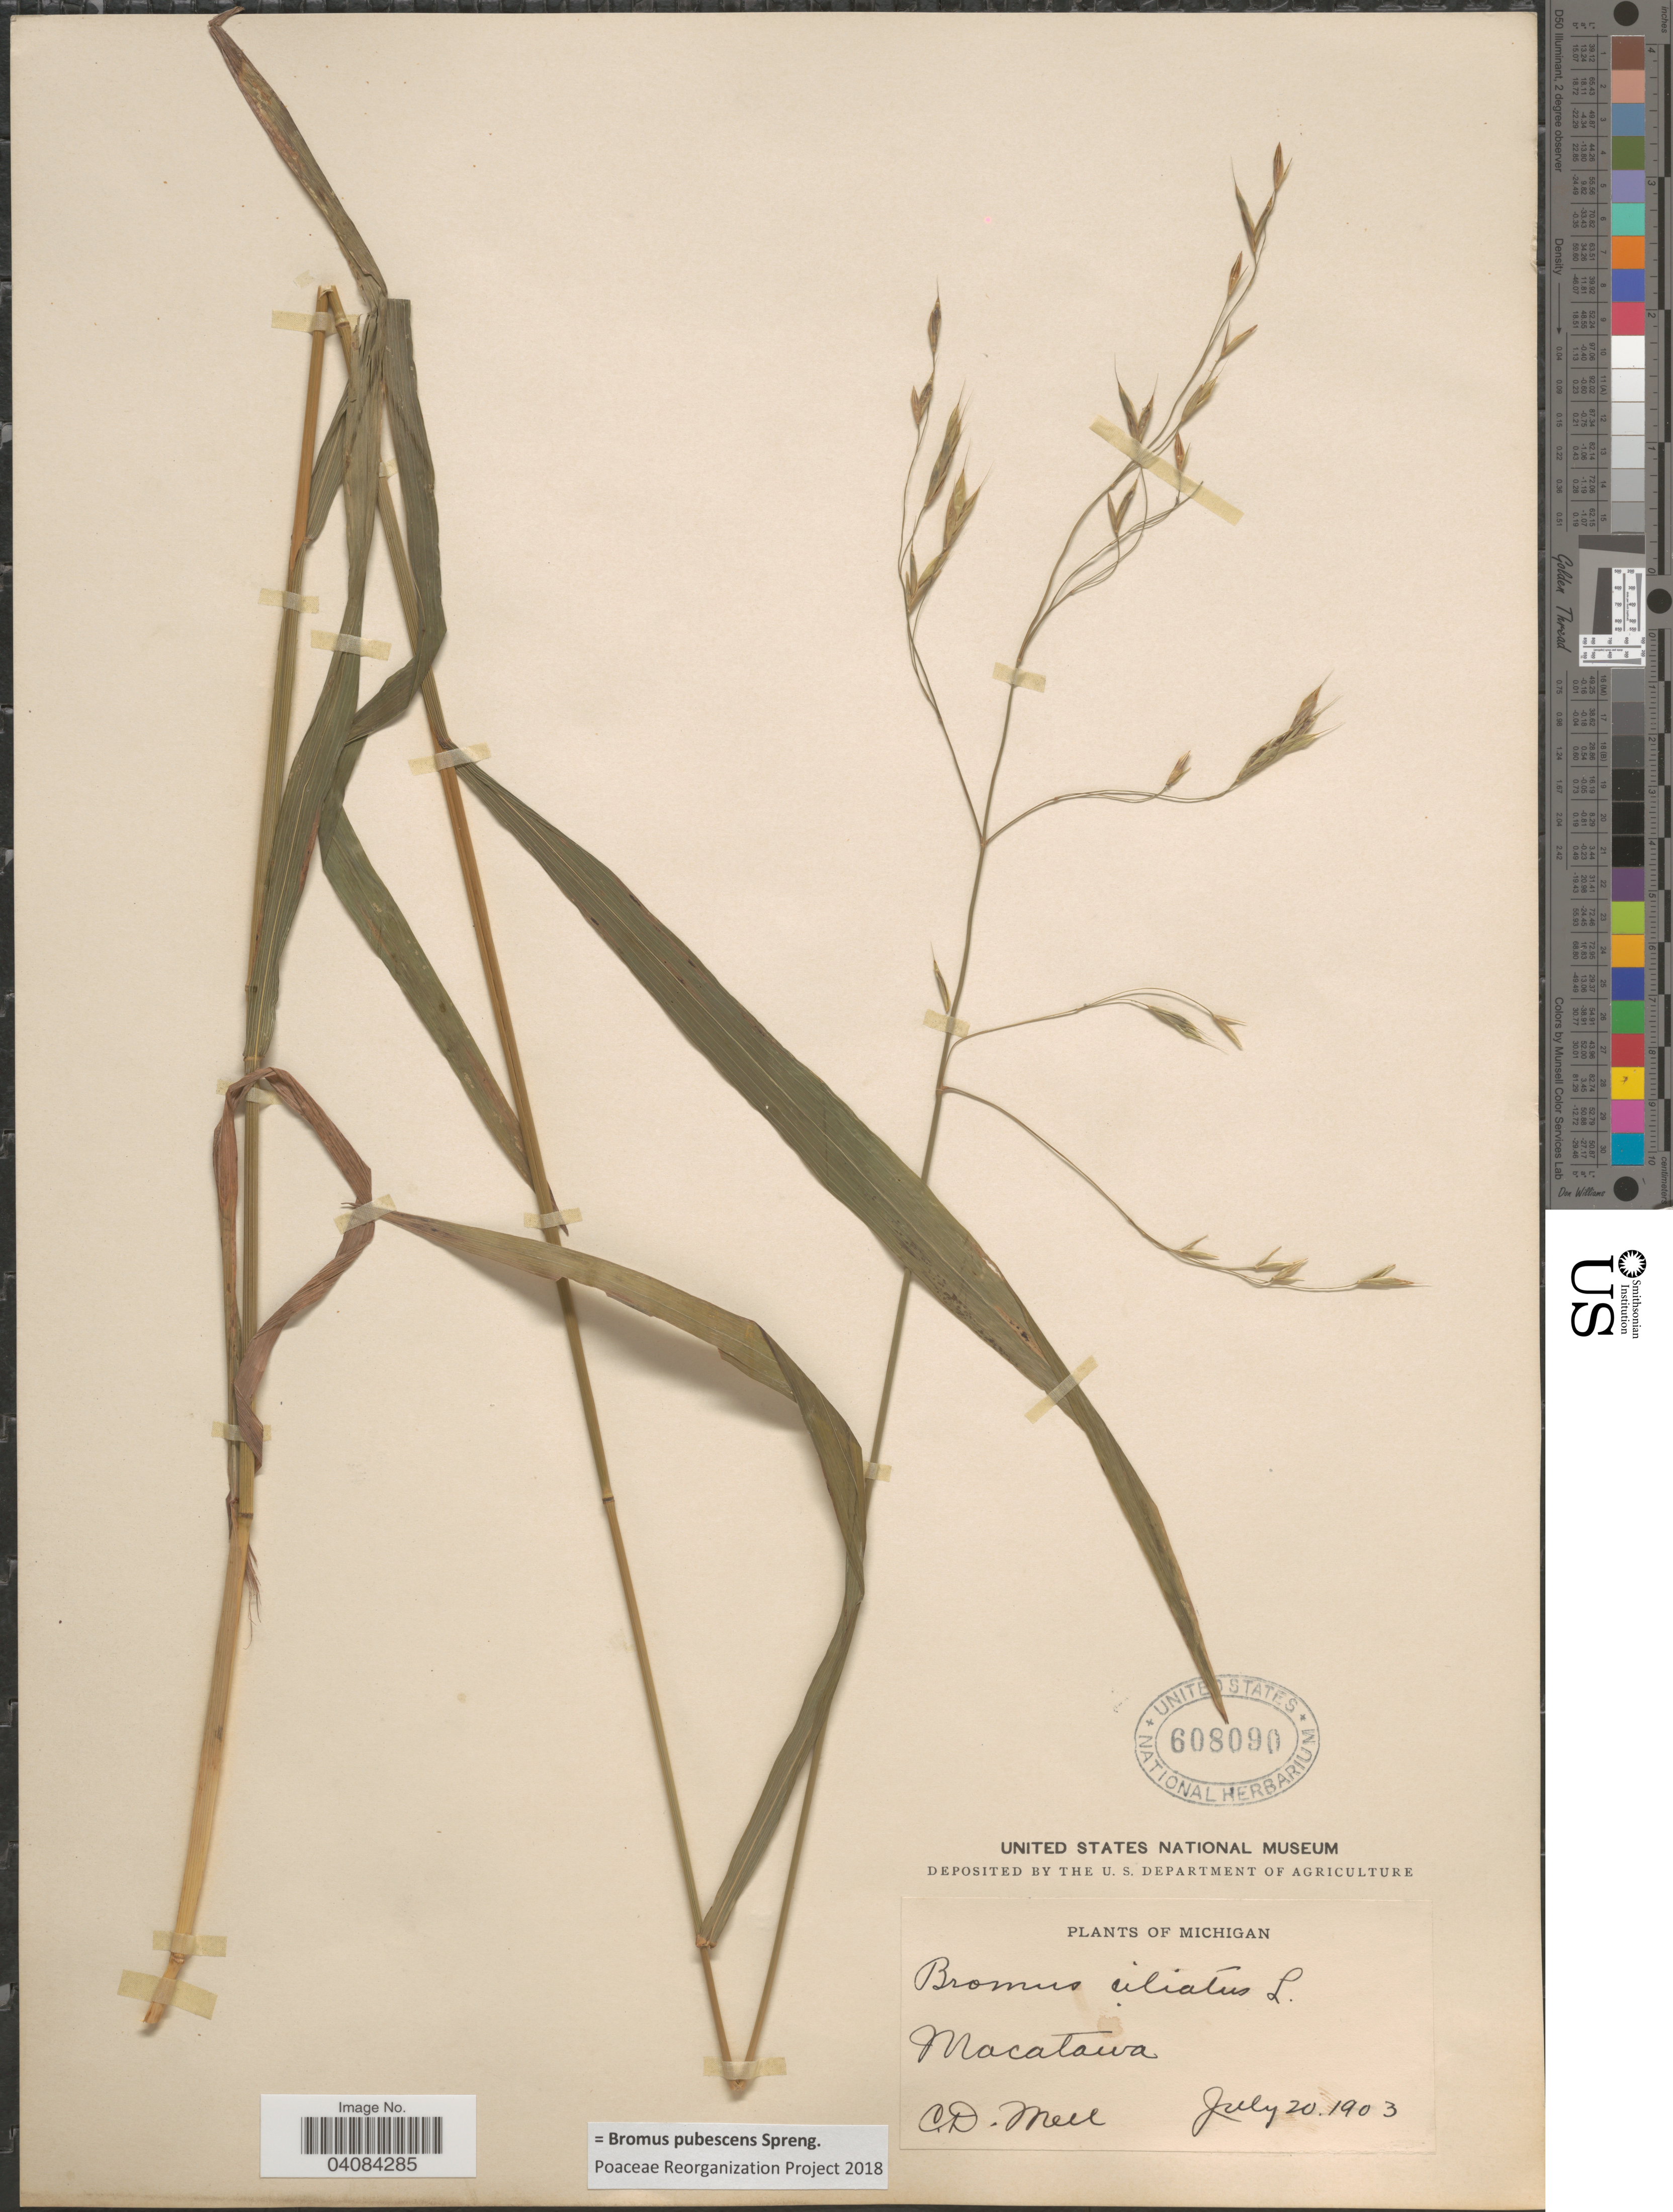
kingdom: Plantae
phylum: Tracheophyta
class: Liliopsida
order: Poales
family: Poaceae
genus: Bromus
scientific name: Bromus pubescens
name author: Muhl. ex Willd.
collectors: C. D. Mell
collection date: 1903-07-20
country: United States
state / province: Michigan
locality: Macatawa.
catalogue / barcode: US 608090